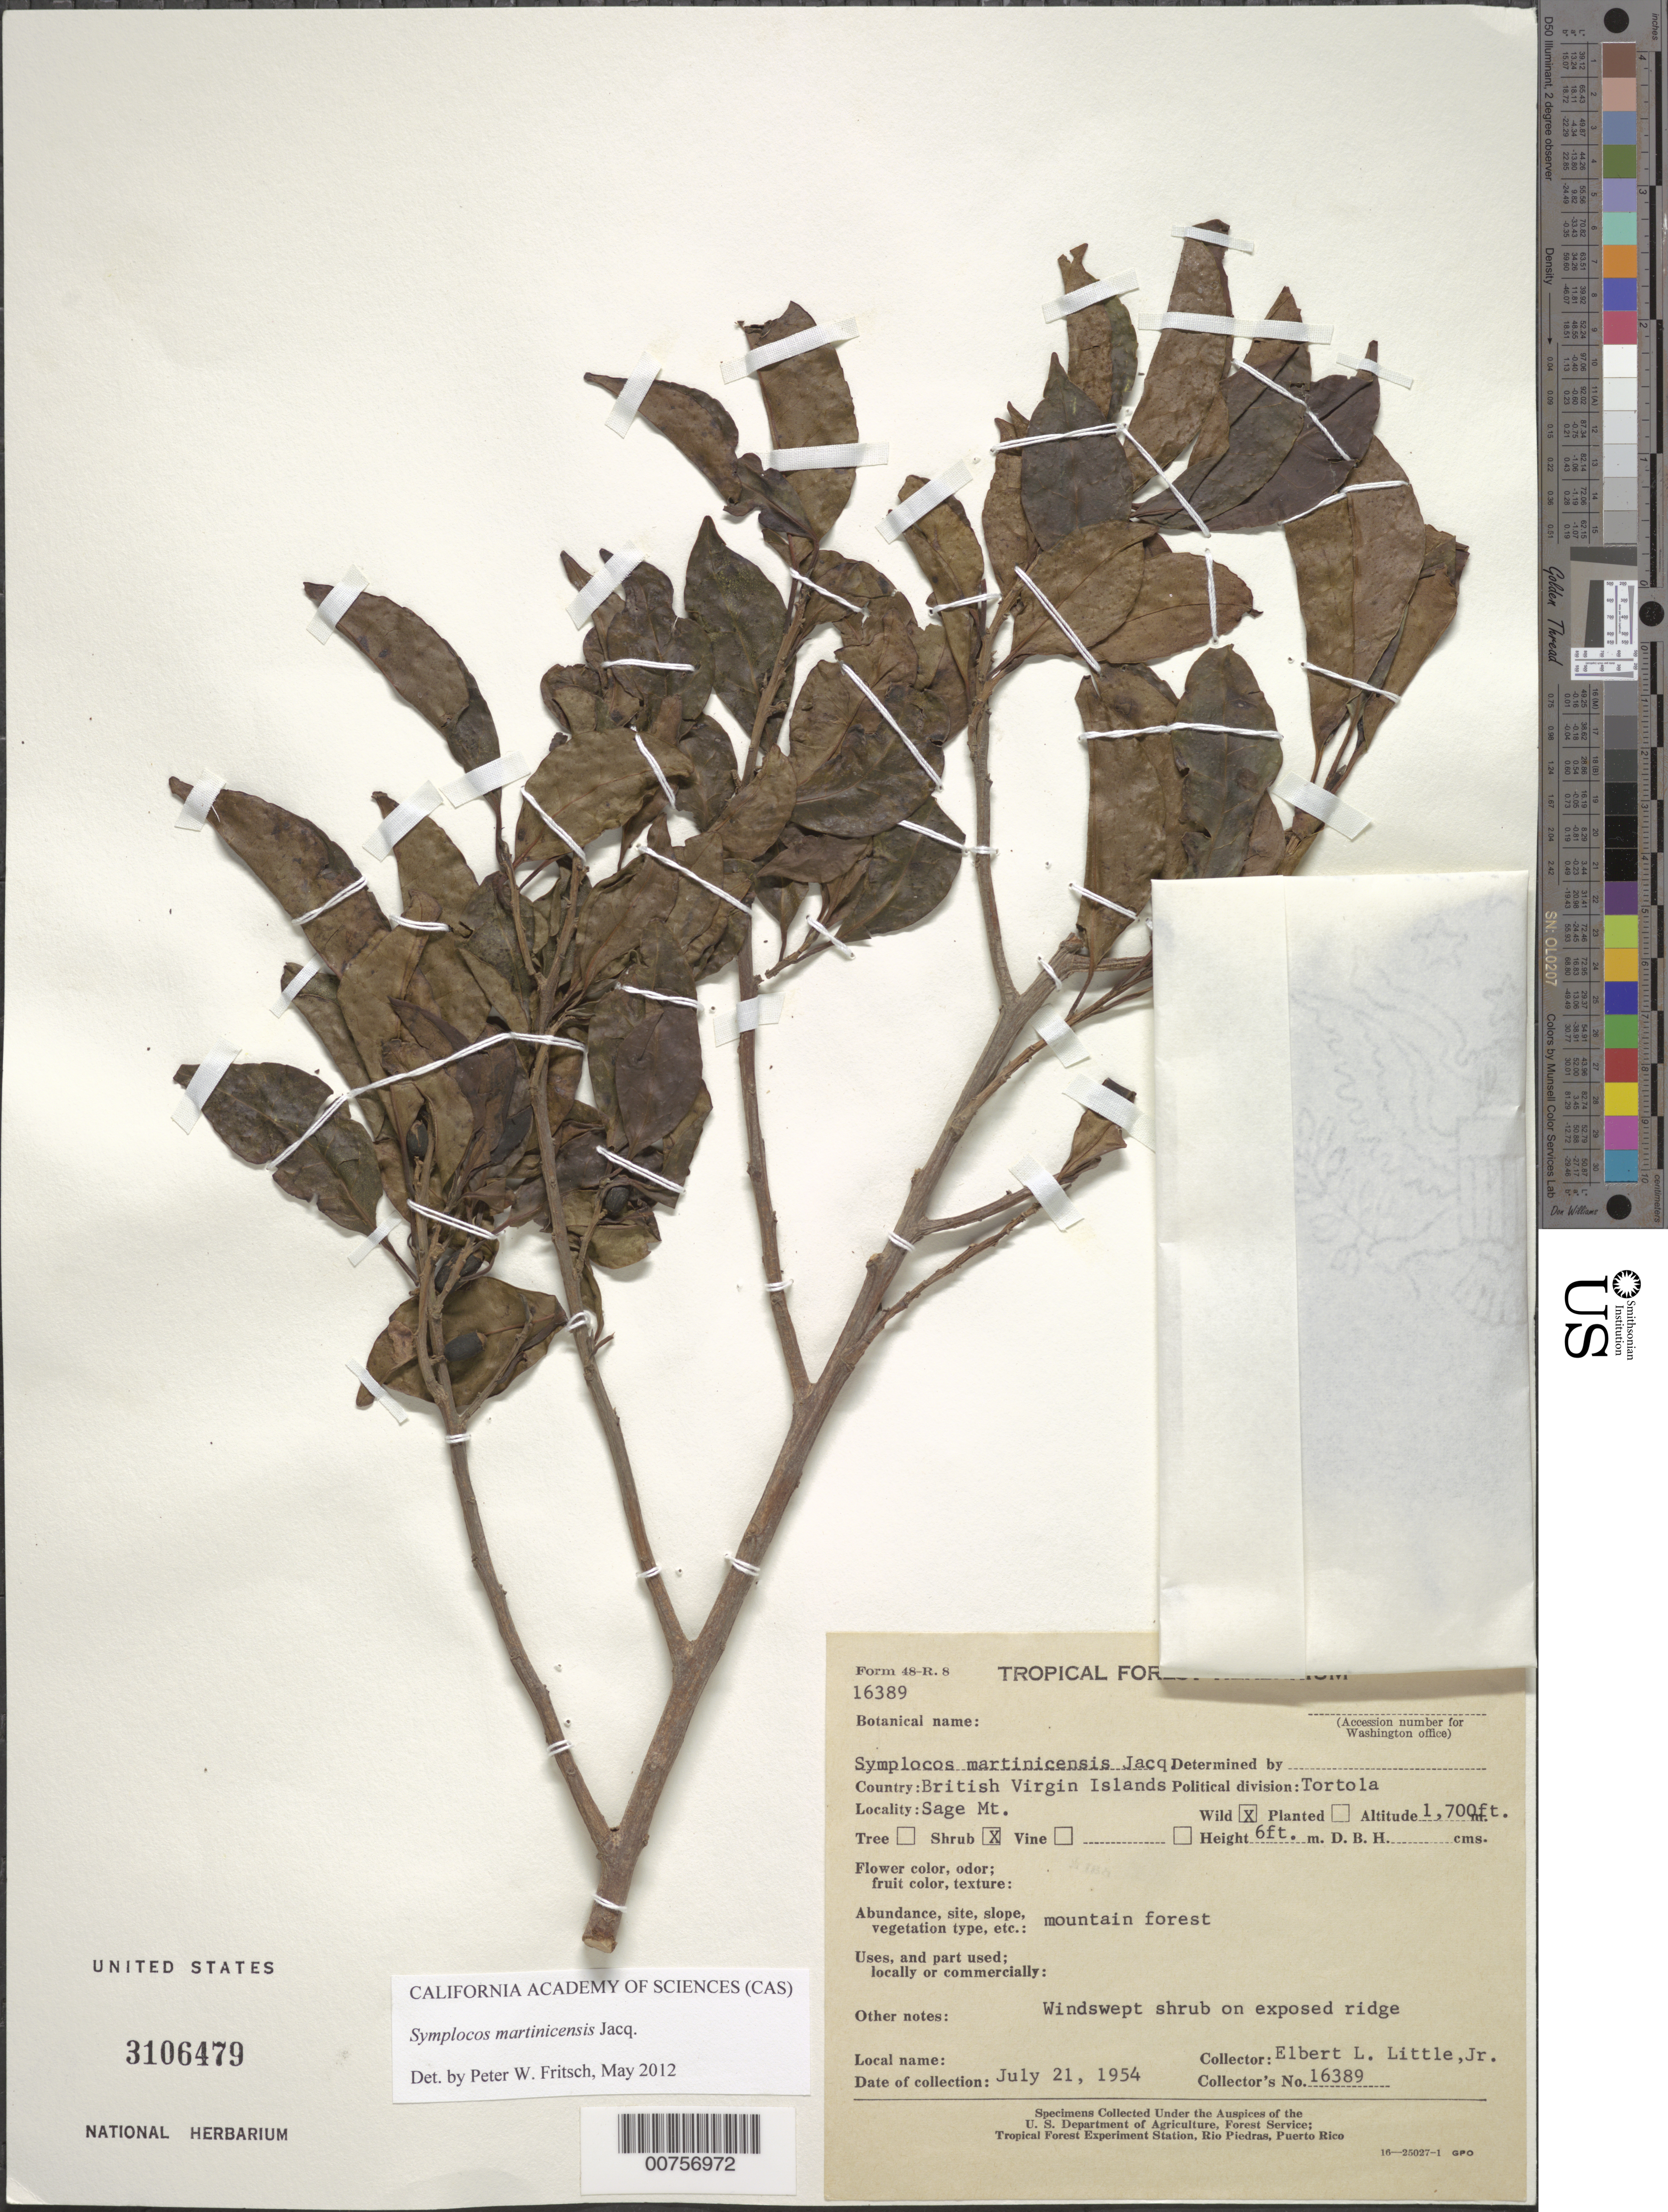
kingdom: Plantae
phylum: Tracheophyta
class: Magnoliopsida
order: Ericales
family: Symplocaceae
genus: Symplocos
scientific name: Symplocos martinicensis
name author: Jacq.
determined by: Fritsch, Peter W.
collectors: E. L. Little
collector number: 16389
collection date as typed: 21 Jul 1954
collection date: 1954-07-21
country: British Virgin Islands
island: Tortola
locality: Sage Mt.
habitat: Mountain forest, exposed ridge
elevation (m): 518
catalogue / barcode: US 3106479